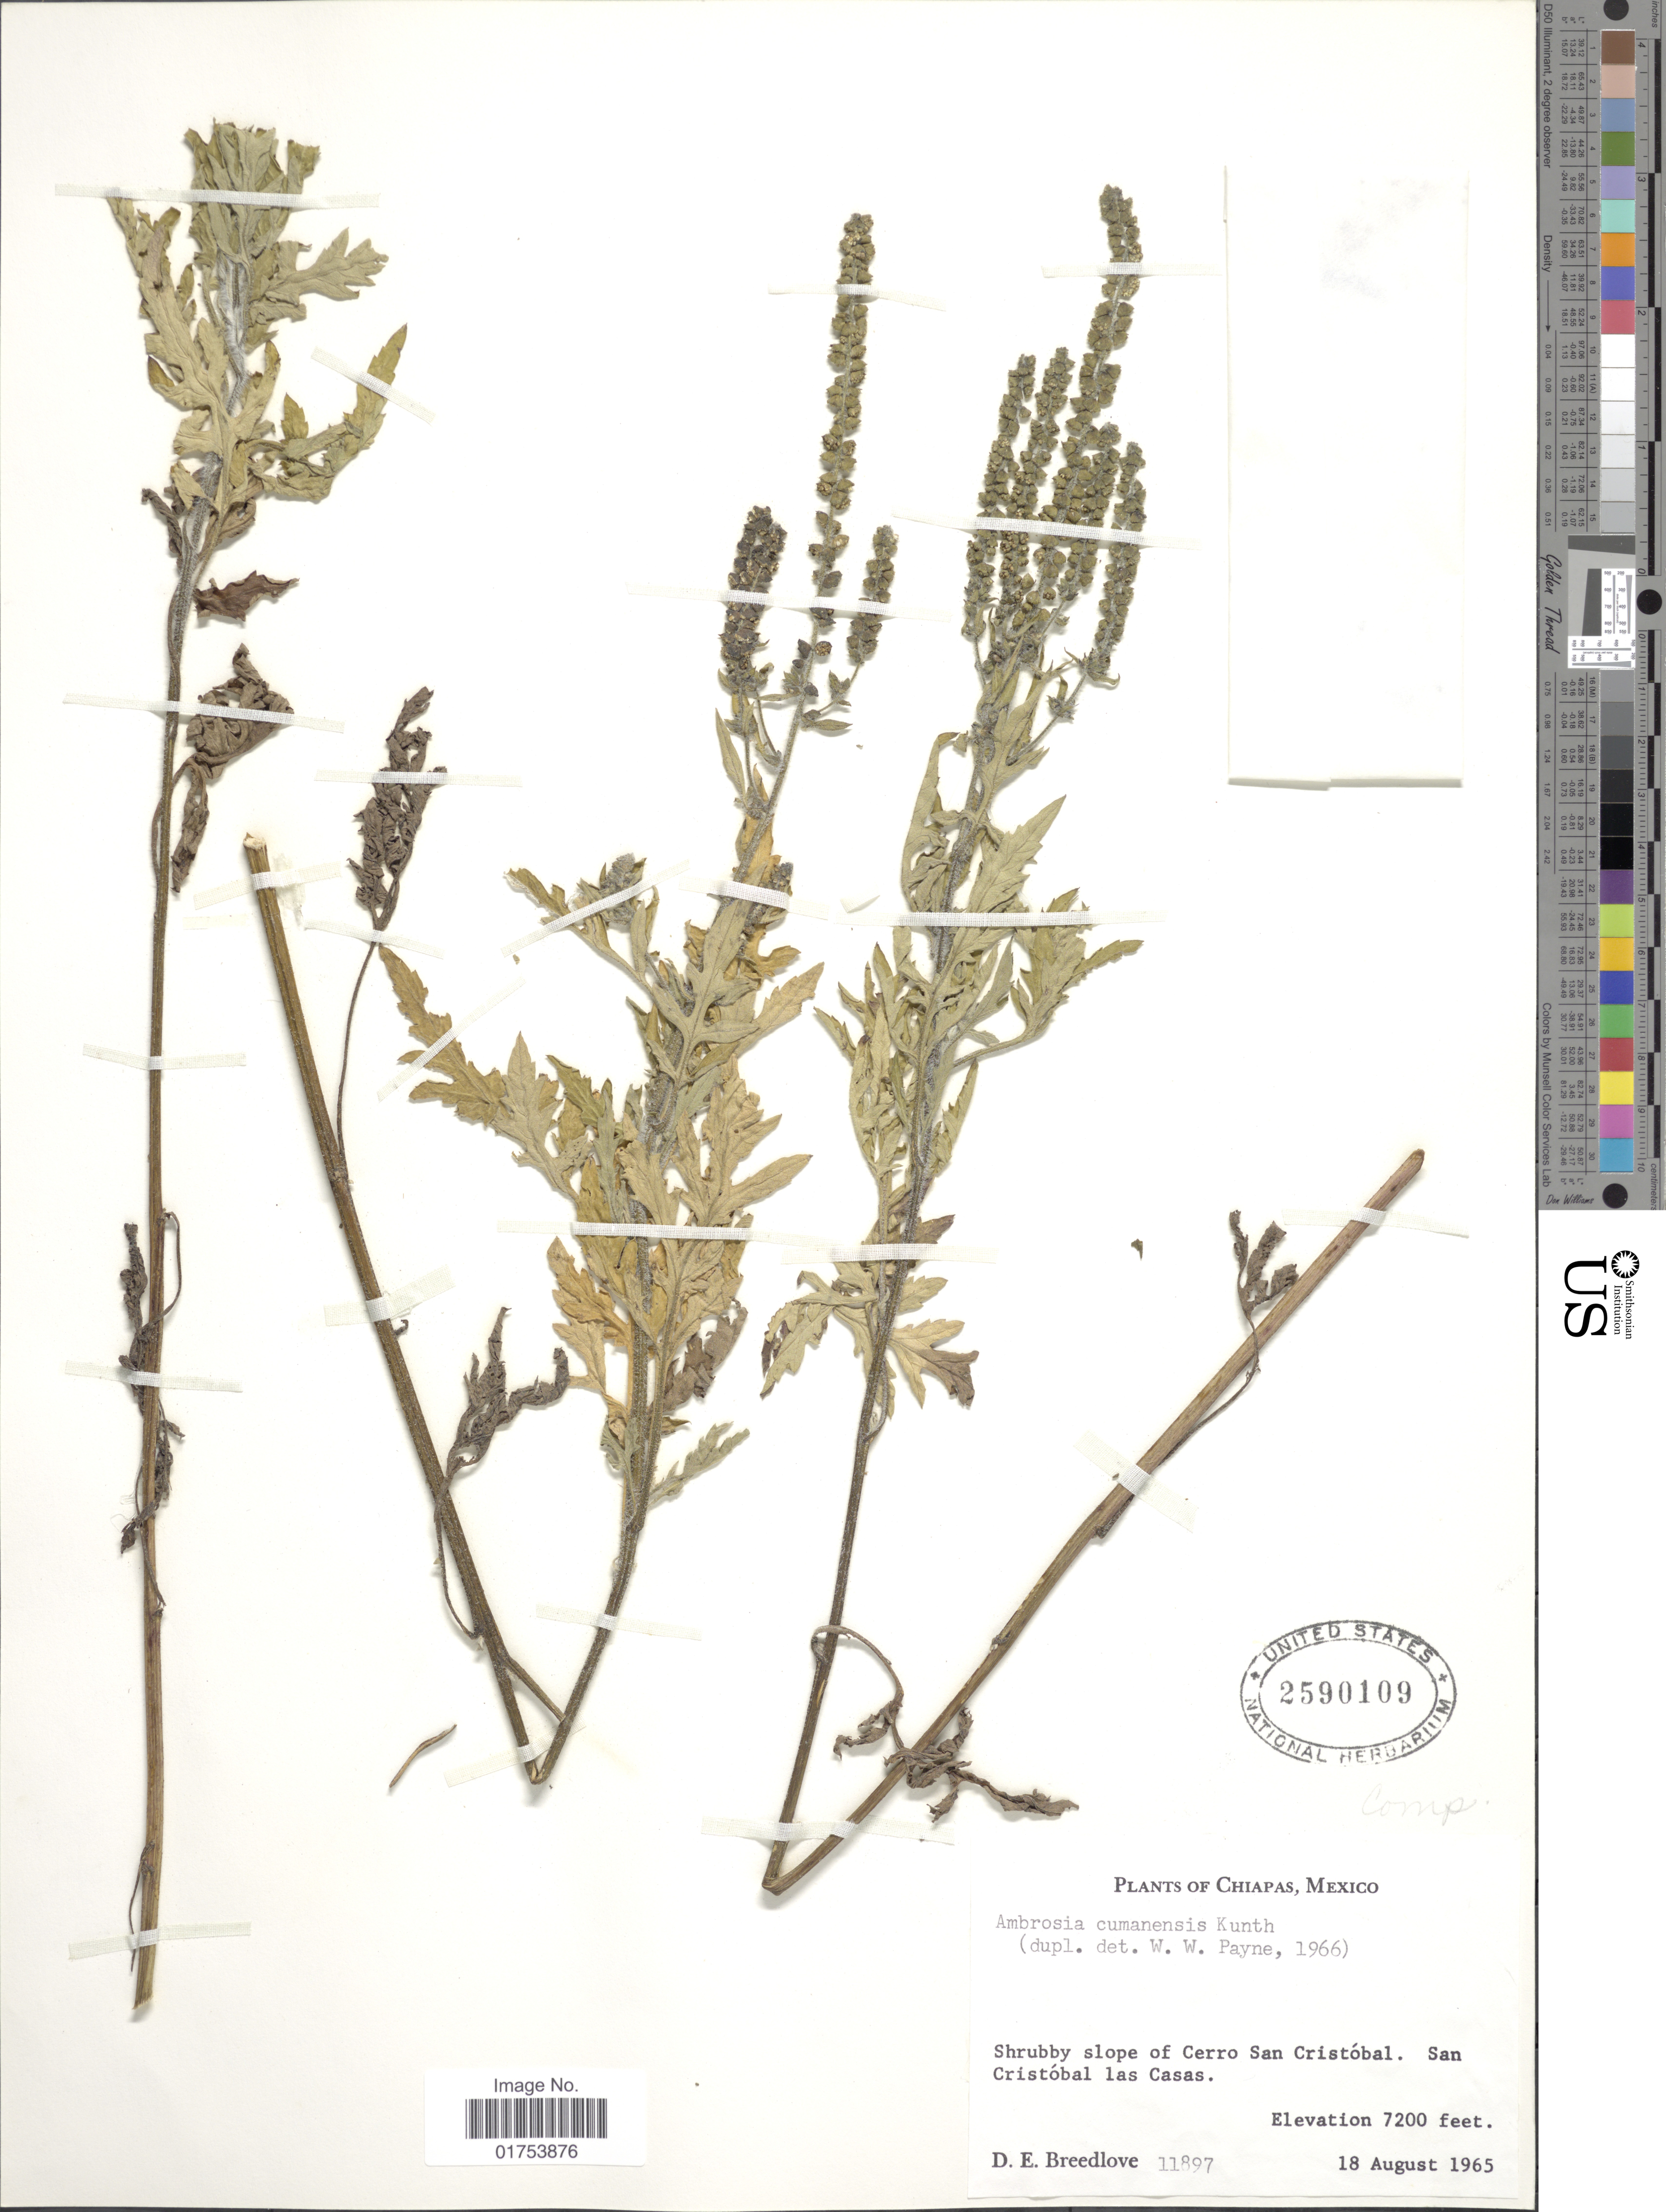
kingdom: Plantae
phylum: Tracheophyta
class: Magnoliopsida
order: Asterales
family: Asteraceae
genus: Ambrosia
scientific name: Ambrosia cumanensis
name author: Kunth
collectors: D. E. Breedlove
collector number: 11897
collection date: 1965-08-18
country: Mexico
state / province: Chiapas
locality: Shrubby slope of Cerro San Cristobal. San Cristobal las Casas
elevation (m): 2195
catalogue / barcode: US 2590109